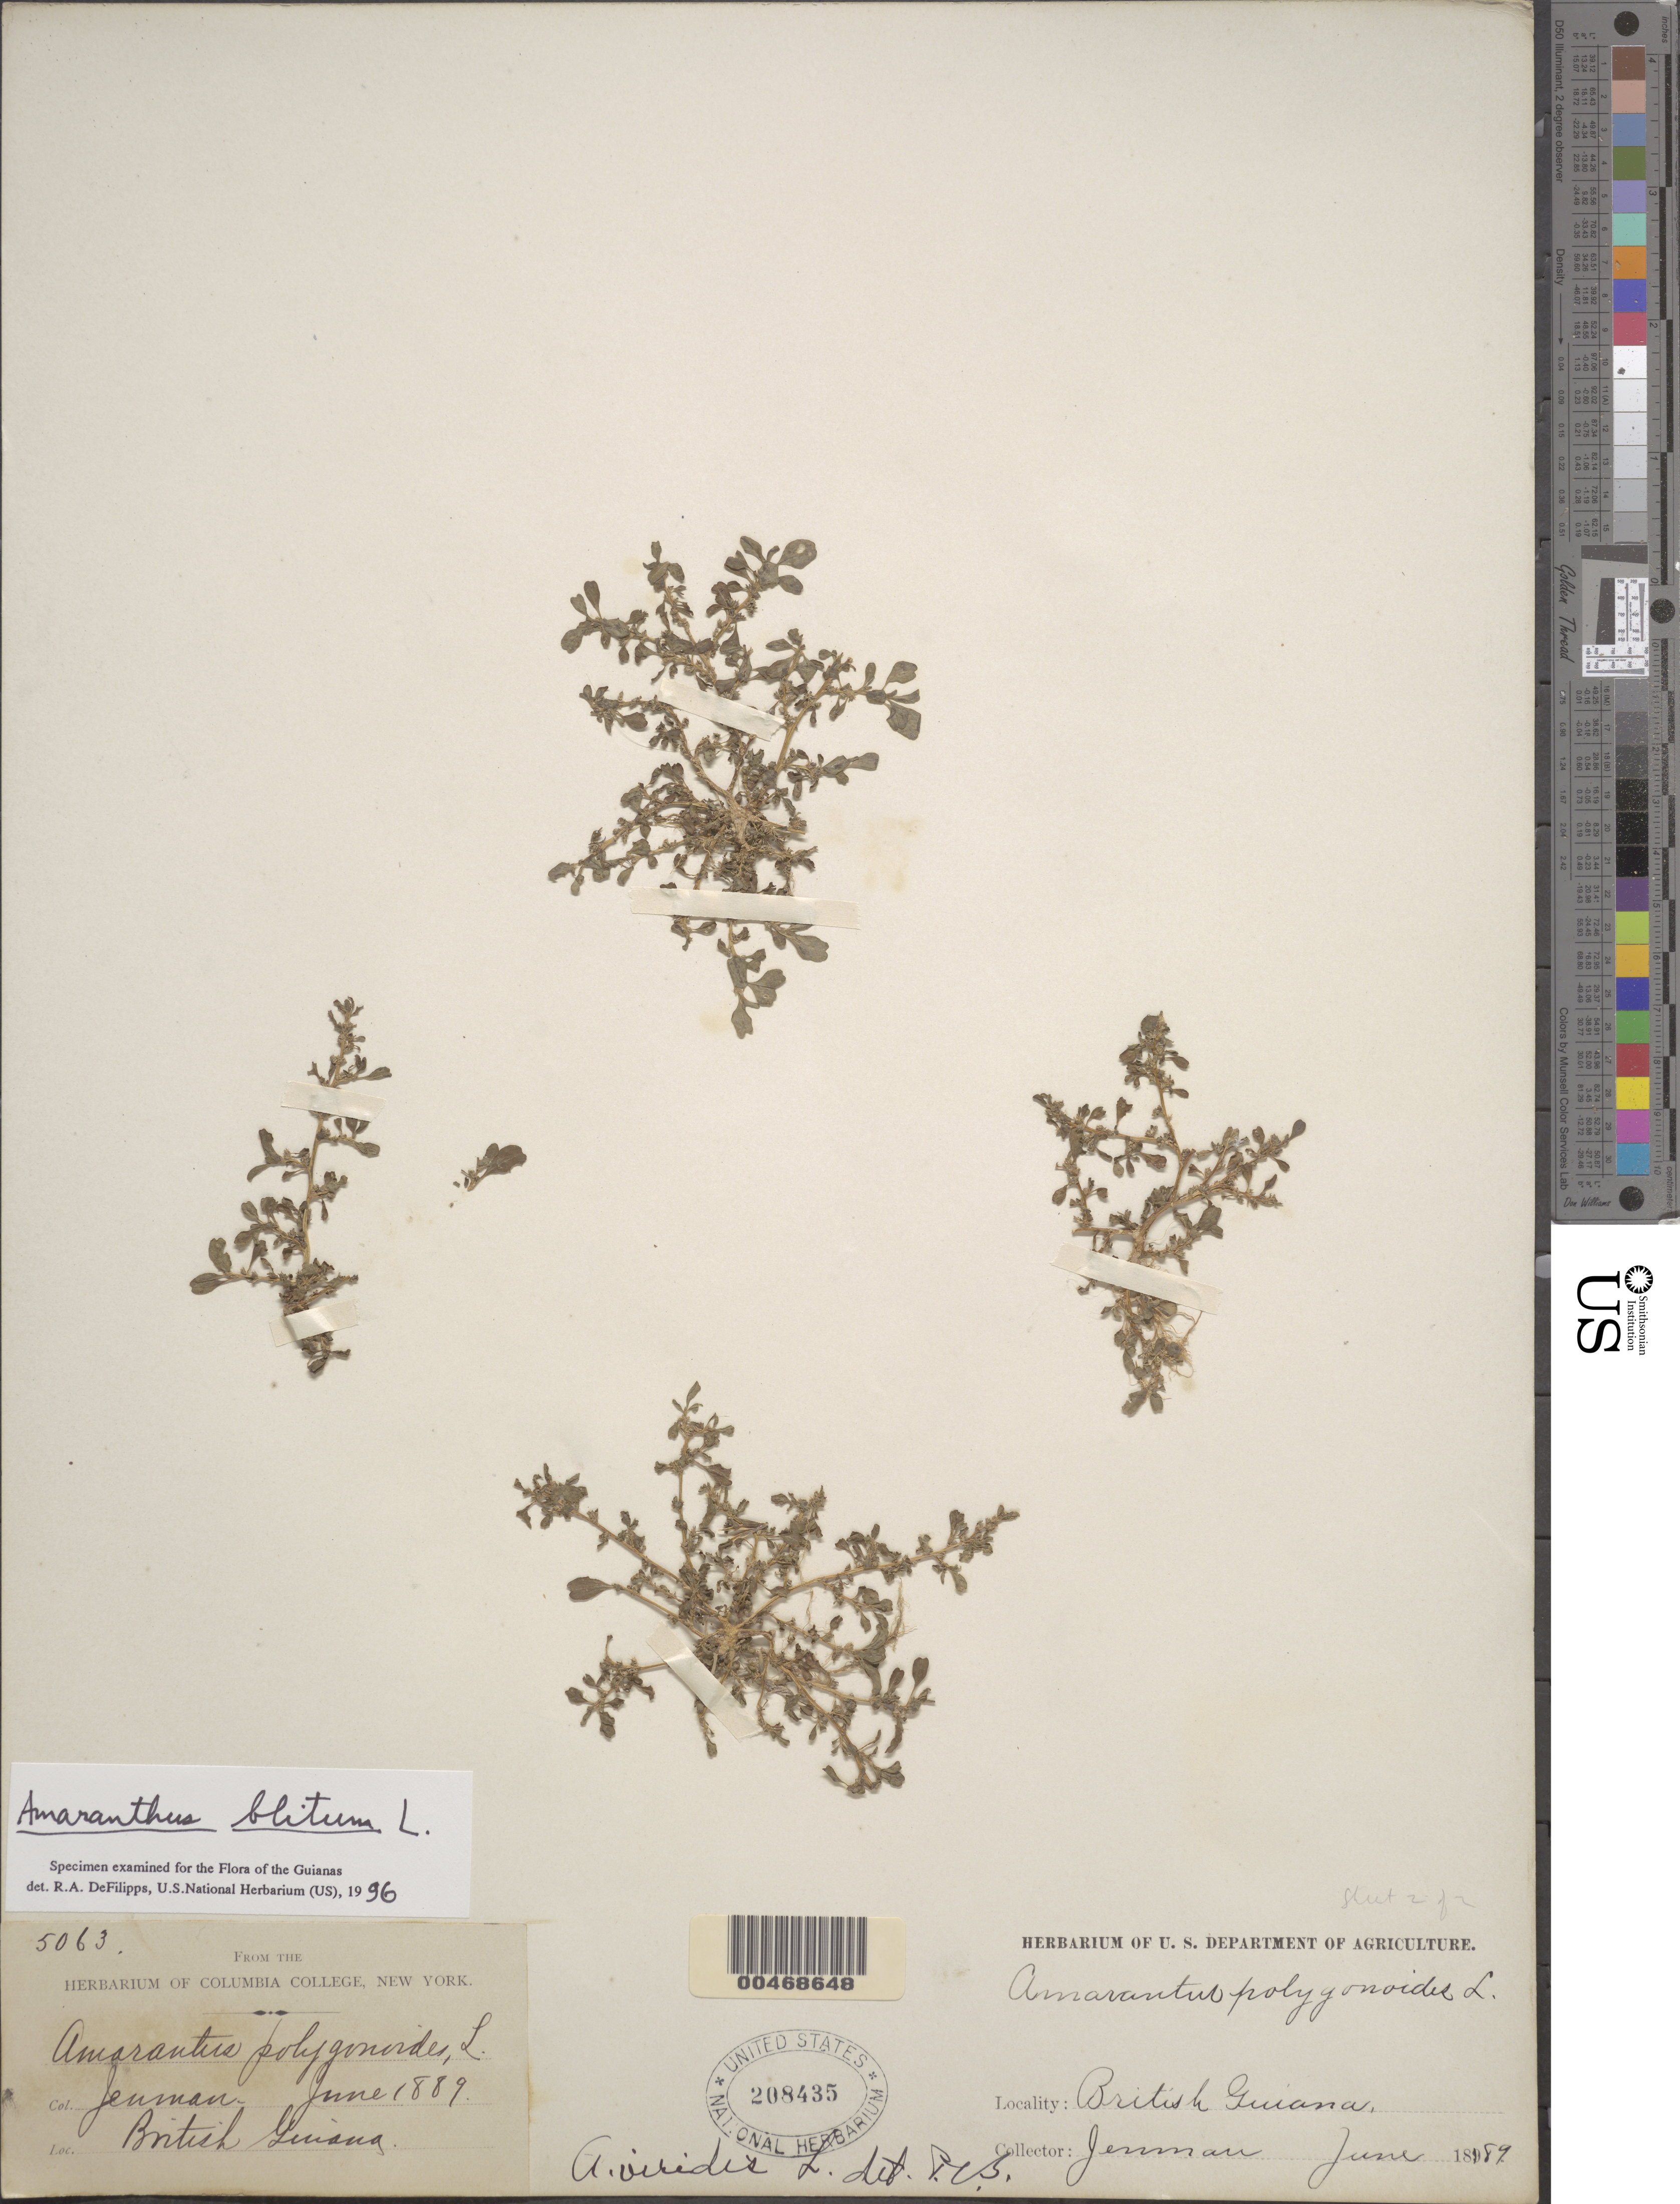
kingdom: Plantae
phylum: Tracheophyta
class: Magnoliopsida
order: Caryophyllales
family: Amaranthaceae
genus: Amaranthus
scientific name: Amaranthus blitum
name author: L.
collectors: -. Jenman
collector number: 5063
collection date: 1889-06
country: Guyana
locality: British Guiana.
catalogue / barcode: US 208435